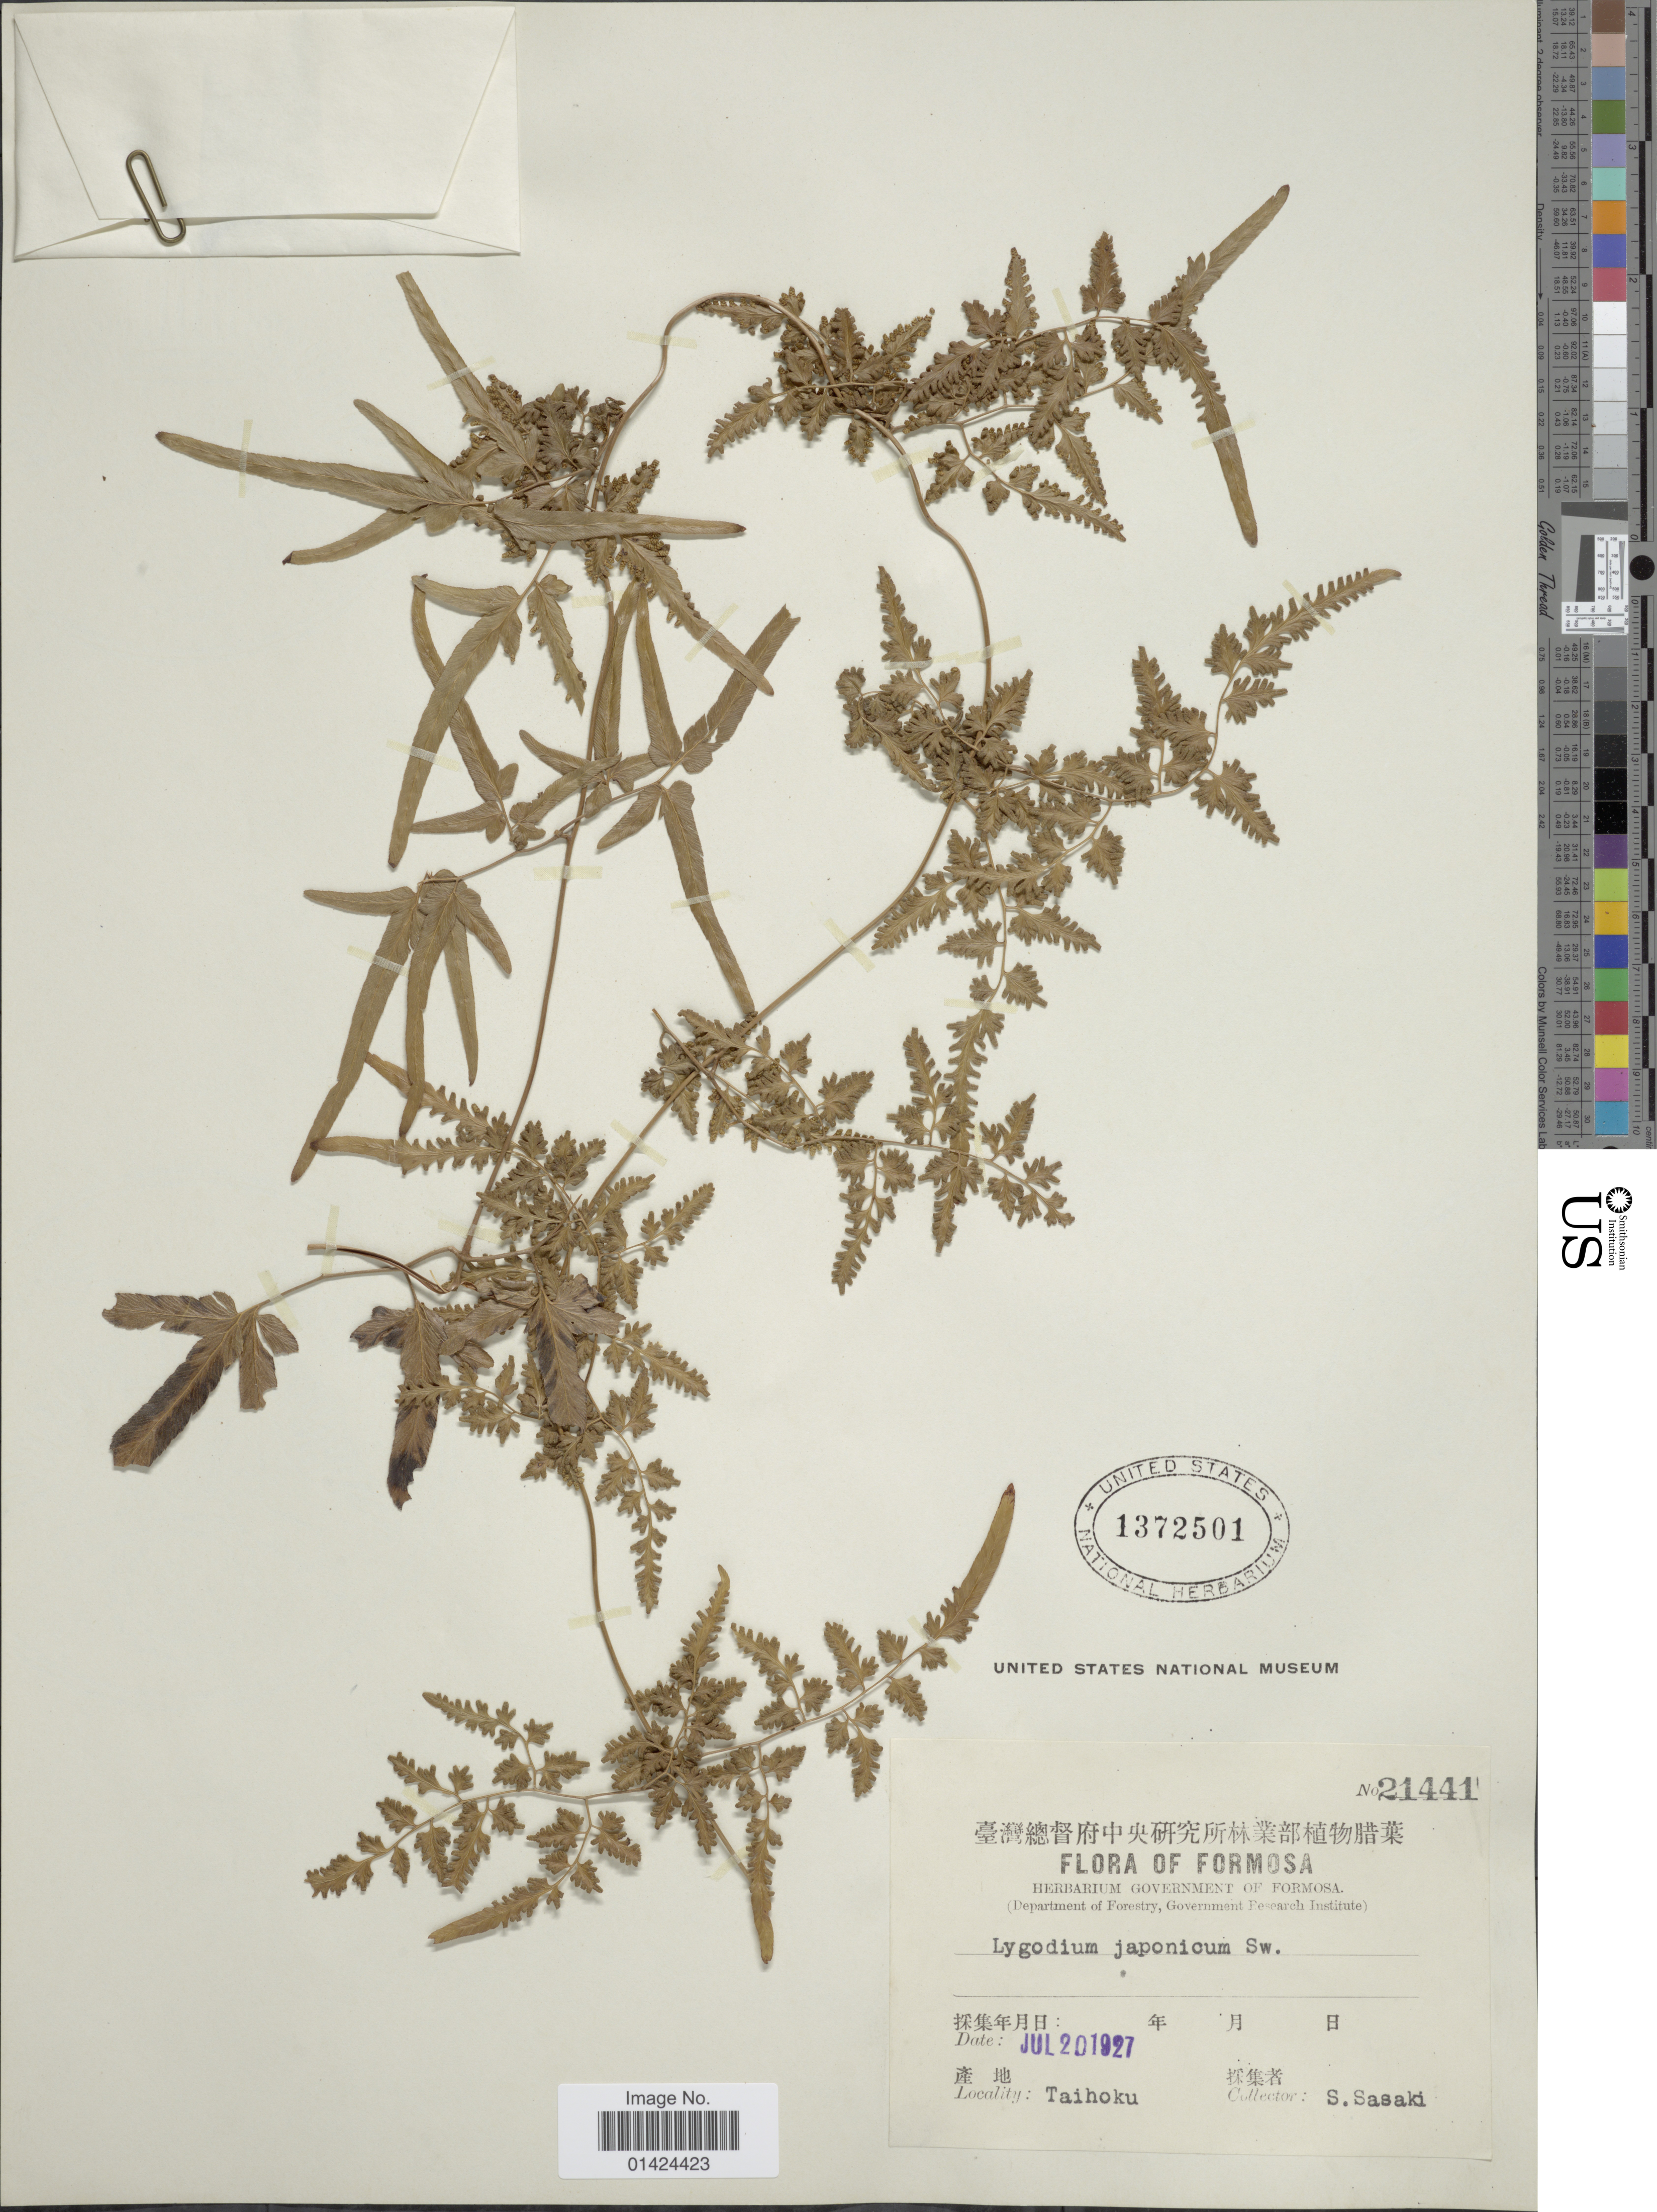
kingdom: Plantae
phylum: Tracheophyta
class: Polypodiopsida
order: Schizaeales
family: Lygodiaceae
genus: Lygodium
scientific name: Lygodium japonicum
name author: (Thunb.) Sw.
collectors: S. Sasaki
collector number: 21441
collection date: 1927-07-20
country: Taiwan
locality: Taihoku, Formosa.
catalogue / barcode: US 1372501